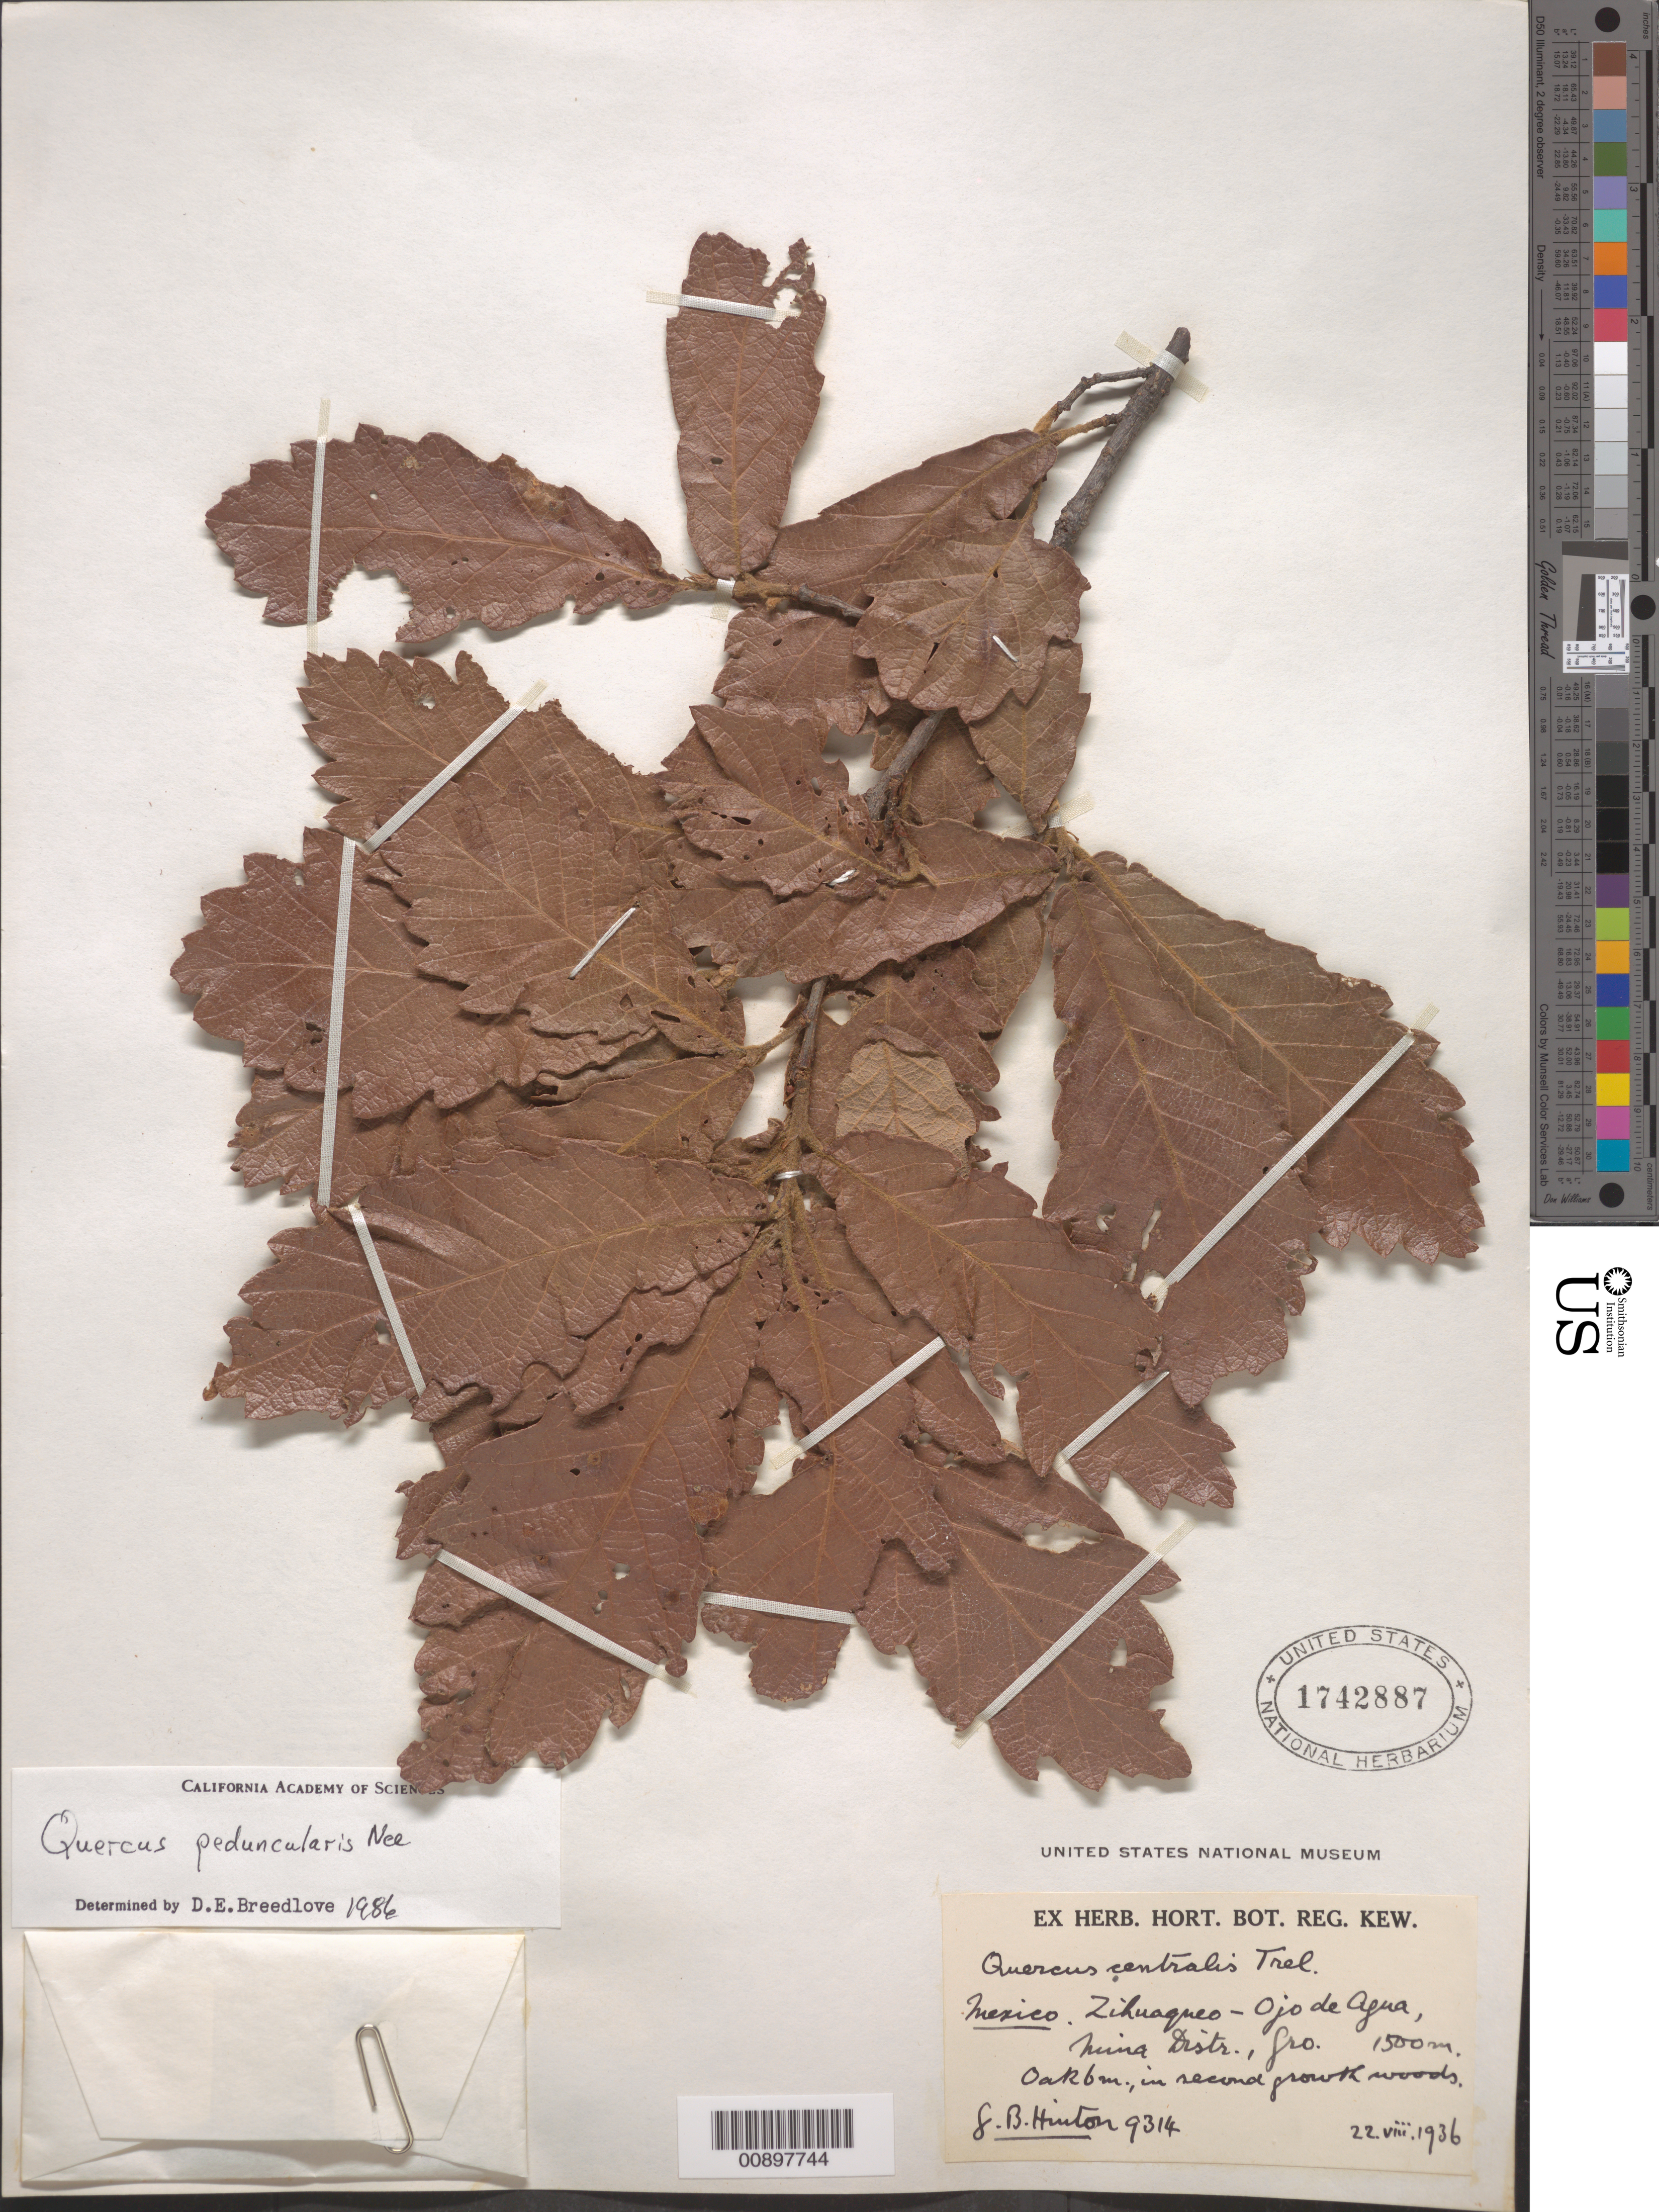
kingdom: Plantae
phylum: Tracheophyta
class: Magnoliopsida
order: Fagales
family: Fagaceae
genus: Quercus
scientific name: Quercus peduncularis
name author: Née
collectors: G. B. Hinton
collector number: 9314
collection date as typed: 22 Aug 1936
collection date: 1936-08-22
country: Mexico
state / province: Guerrero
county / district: Mina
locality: Zihuaqueo - Ojo de Agua, Mina Distr., Guerrero.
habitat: Second growth woods.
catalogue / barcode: US 1742887